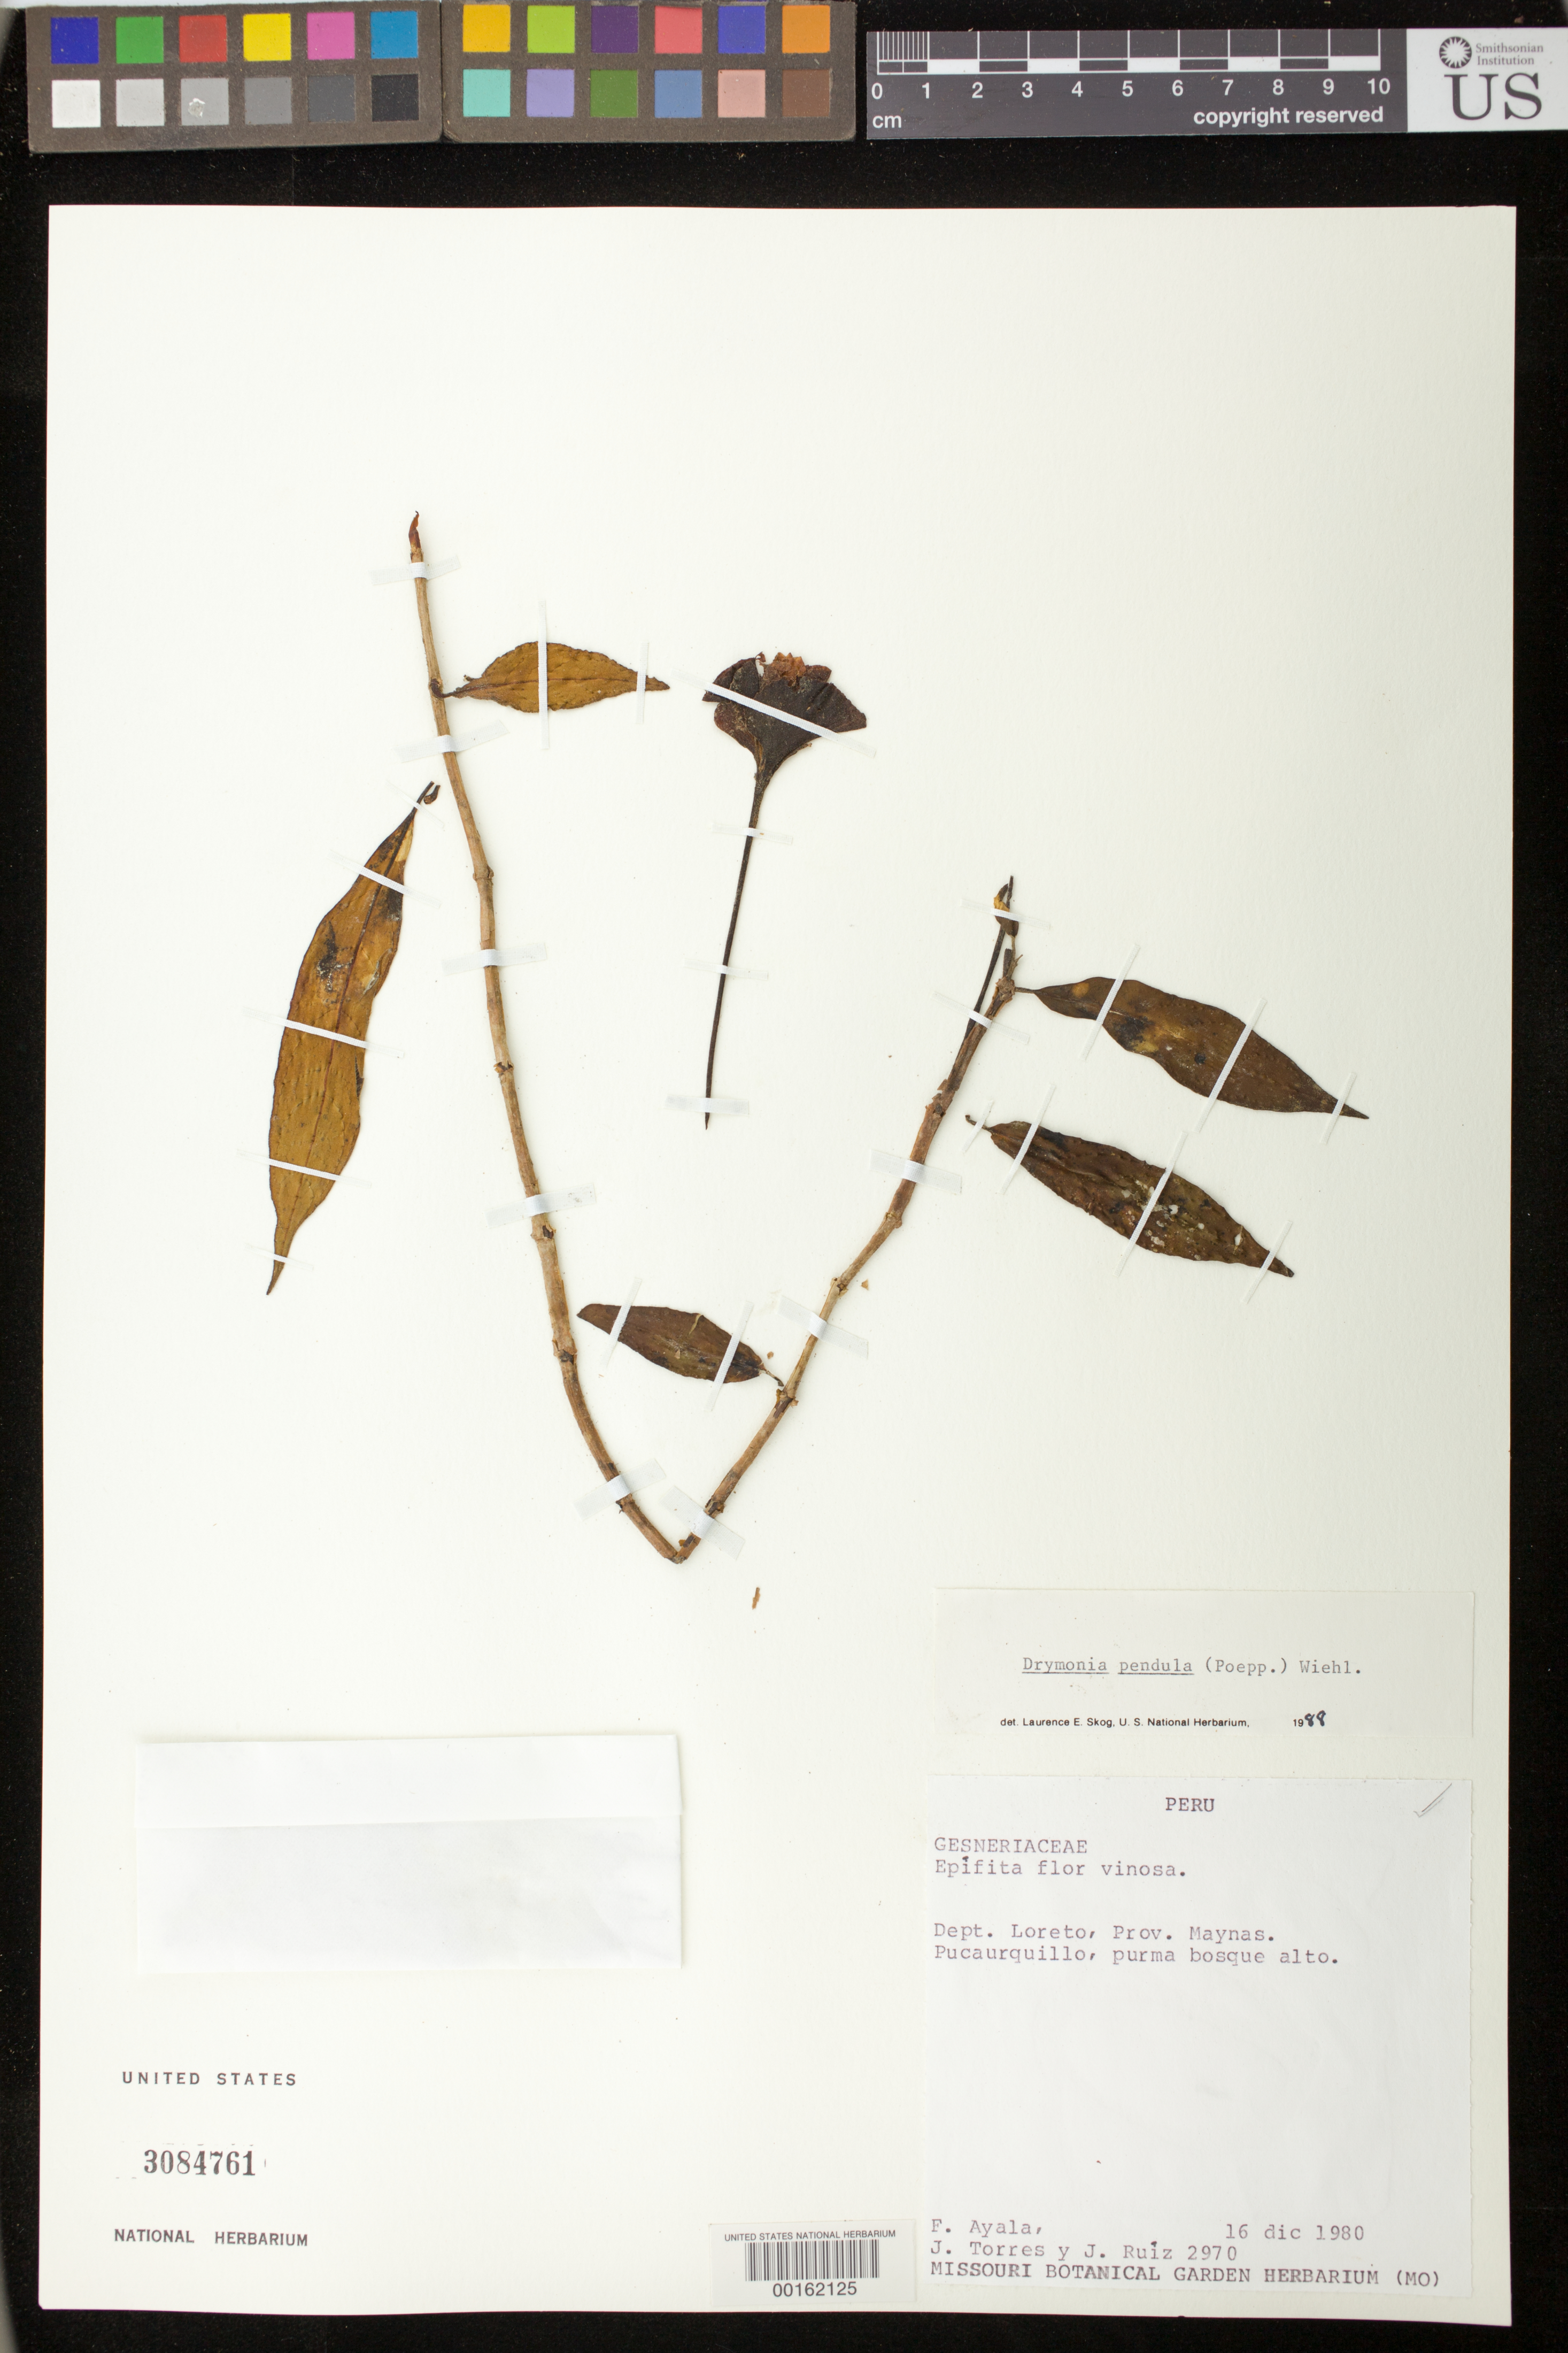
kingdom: Plantae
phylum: Tracheophyta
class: Magnoliopsida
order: Lamiales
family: Gesneriaceae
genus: Drymonia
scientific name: Drymonia pendula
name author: (Poepp.) Wiehler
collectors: P. Ayala & et al.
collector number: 2970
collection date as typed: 16 Dec 1980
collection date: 1980-12-16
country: Peru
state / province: Loreto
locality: Prov. Maynas; Pucaurquillo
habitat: Tall forest 'purma'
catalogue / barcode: US 3084761